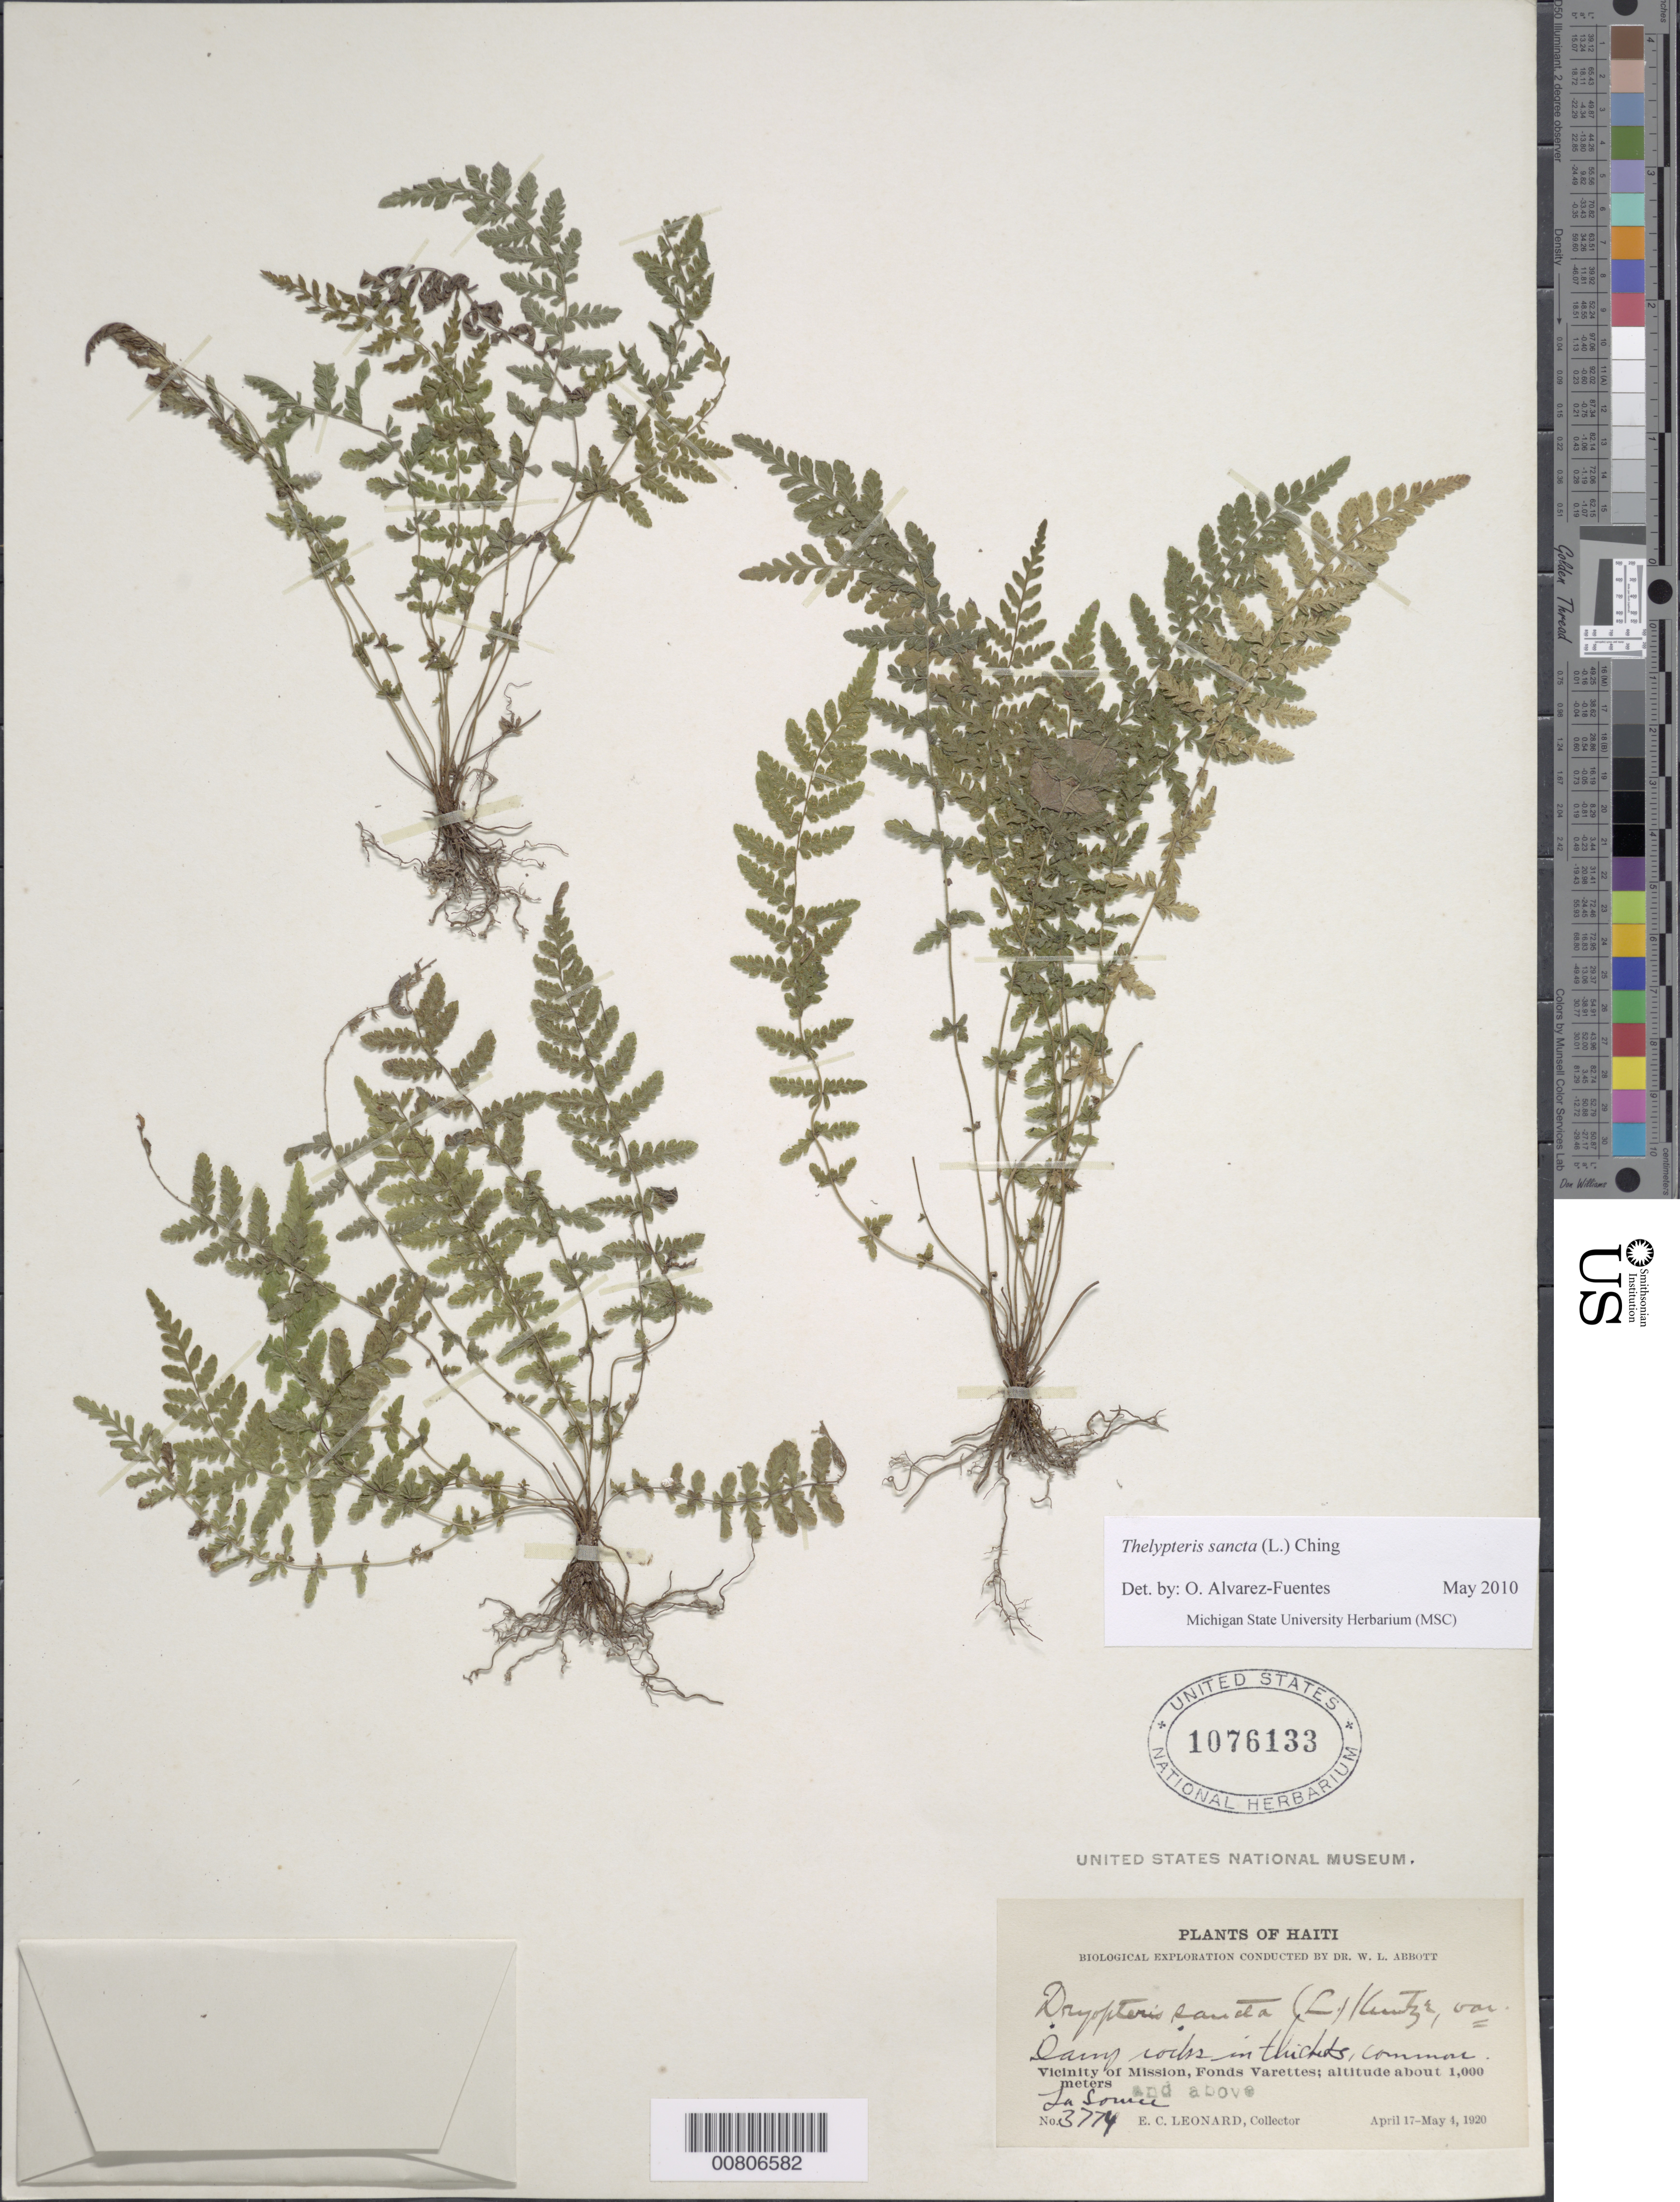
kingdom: Plantae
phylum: Tracheophyta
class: Polypodiopsida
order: Polypodiales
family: Thelypteridaceae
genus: Amauropelta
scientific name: Amauropelta sancta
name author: (L.) Pic. Serm.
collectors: E. C. Leonard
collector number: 3774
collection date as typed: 17 Apr 1920 to 04 May 1920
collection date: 1920-04-17/1920-05-04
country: Haiti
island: Hispaniola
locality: Mission, Fonds Varettes, La Source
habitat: Damp rocks in thickets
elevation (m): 1000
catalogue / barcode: US 1076133